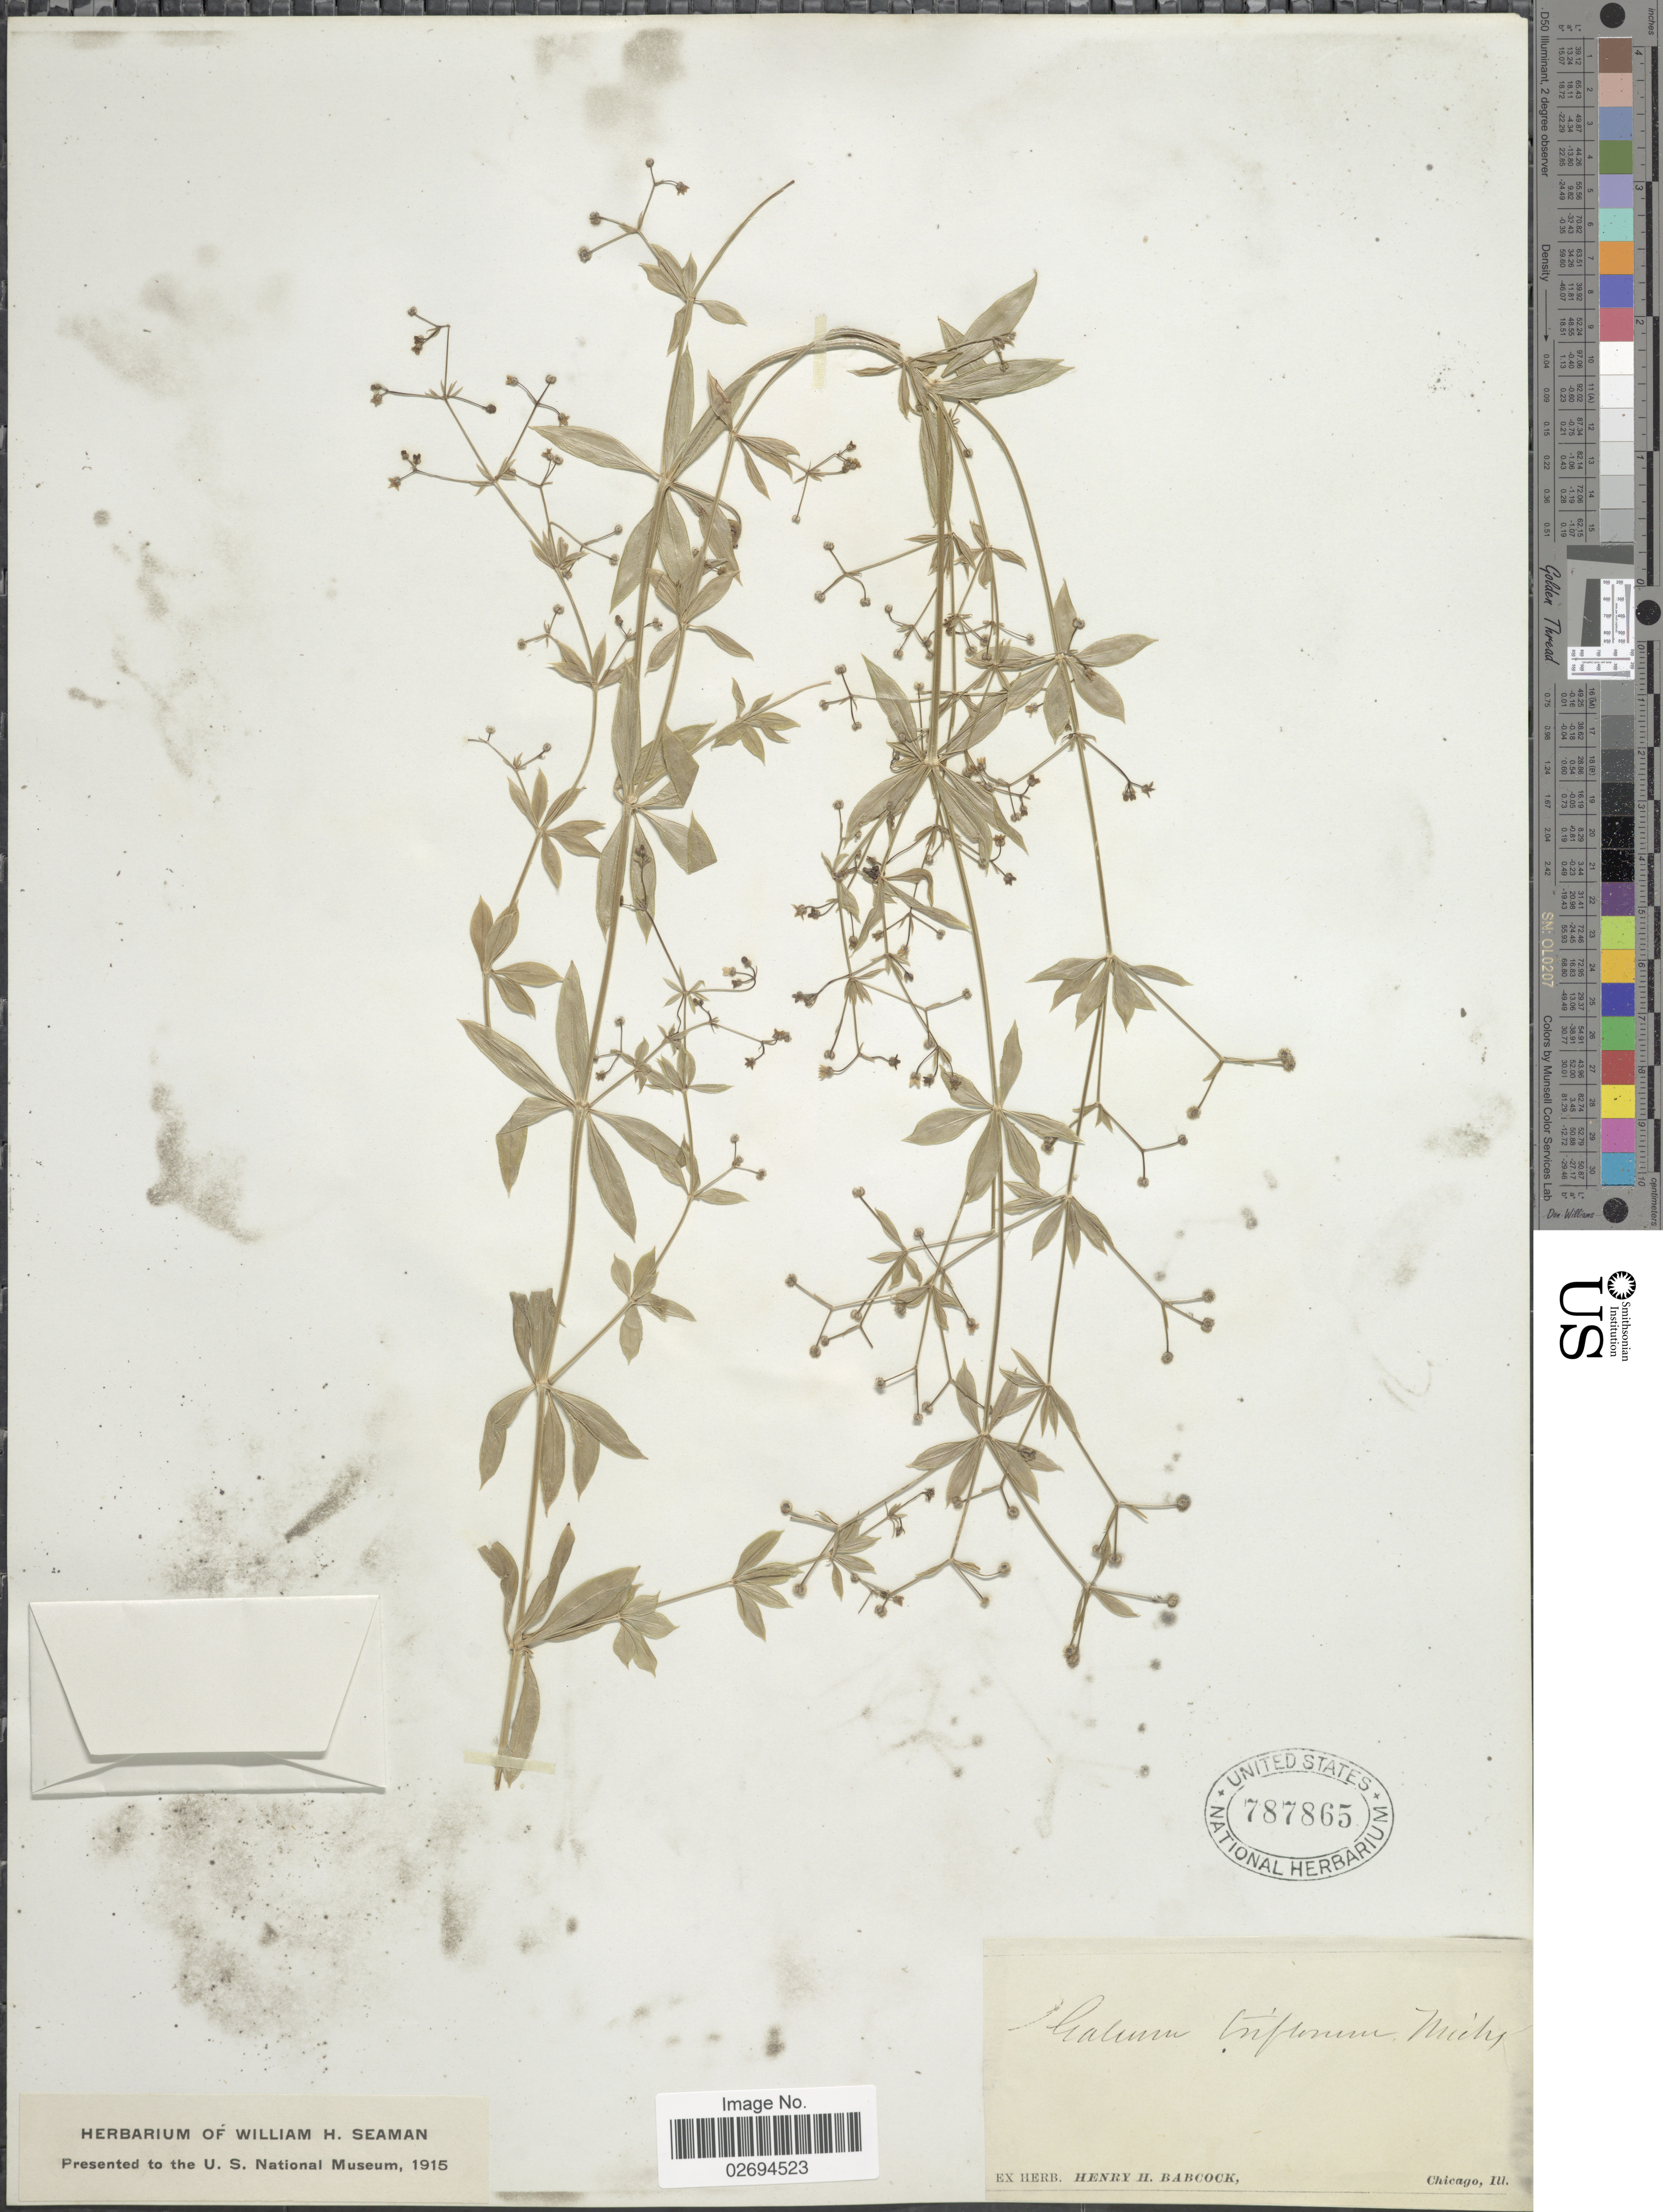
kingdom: Plantae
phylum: Tracheophyta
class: Magnoliopsida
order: Gentianales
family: Rubiaceae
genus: Galium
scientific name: Galium triflorum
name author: Michx.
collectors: ex herb. Henry Homes Babcock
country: United States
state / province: Illinois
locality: Chicago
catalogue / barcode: US 787865